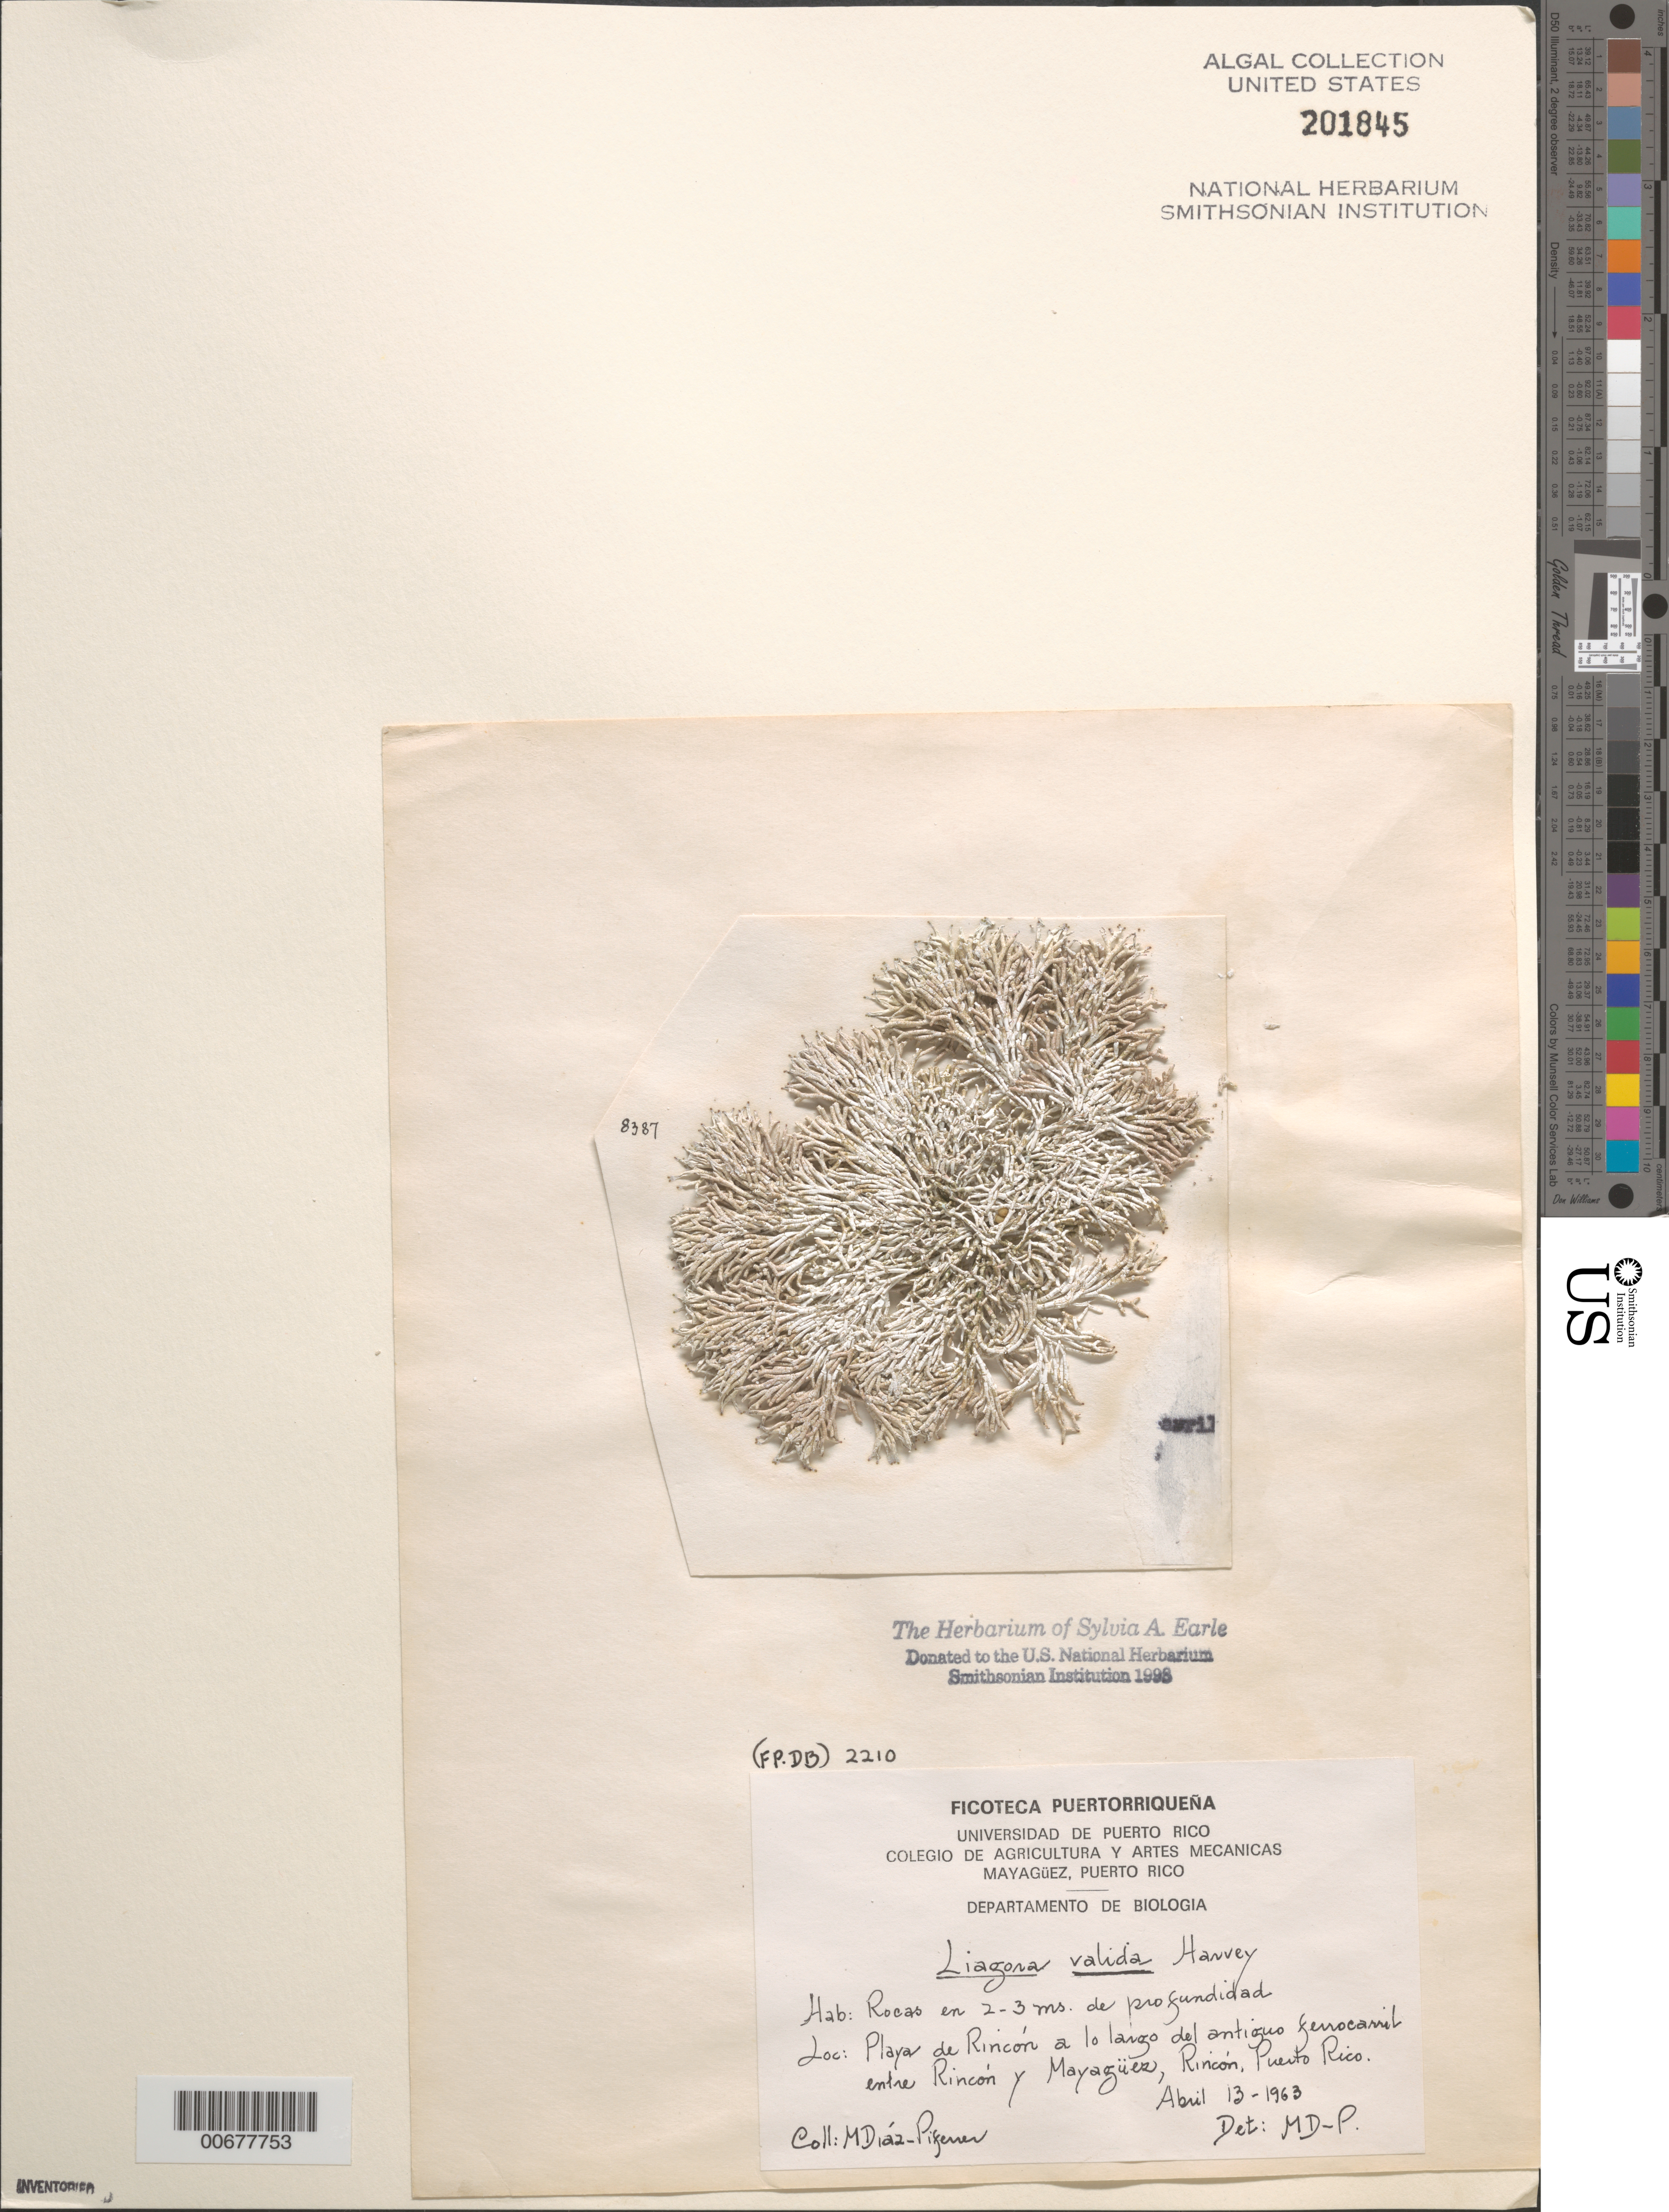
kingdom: Plantae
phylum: Rhodophyta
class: Florideophyceae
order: Nemaliales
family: Liagoraceae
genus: Titanophycus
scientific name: Titanophycus validus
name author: (Harv.) Huisman et al.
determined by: Algae name updating Project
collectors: M. Diaz-Piferrer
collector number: (FP-DB) 2210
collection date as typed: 13 Apr 1963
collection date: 1963-04-13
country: Puerto Rico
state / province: Rincon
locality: Playa Rincon, between Rincon and Mayaguez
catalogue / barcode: US 201845